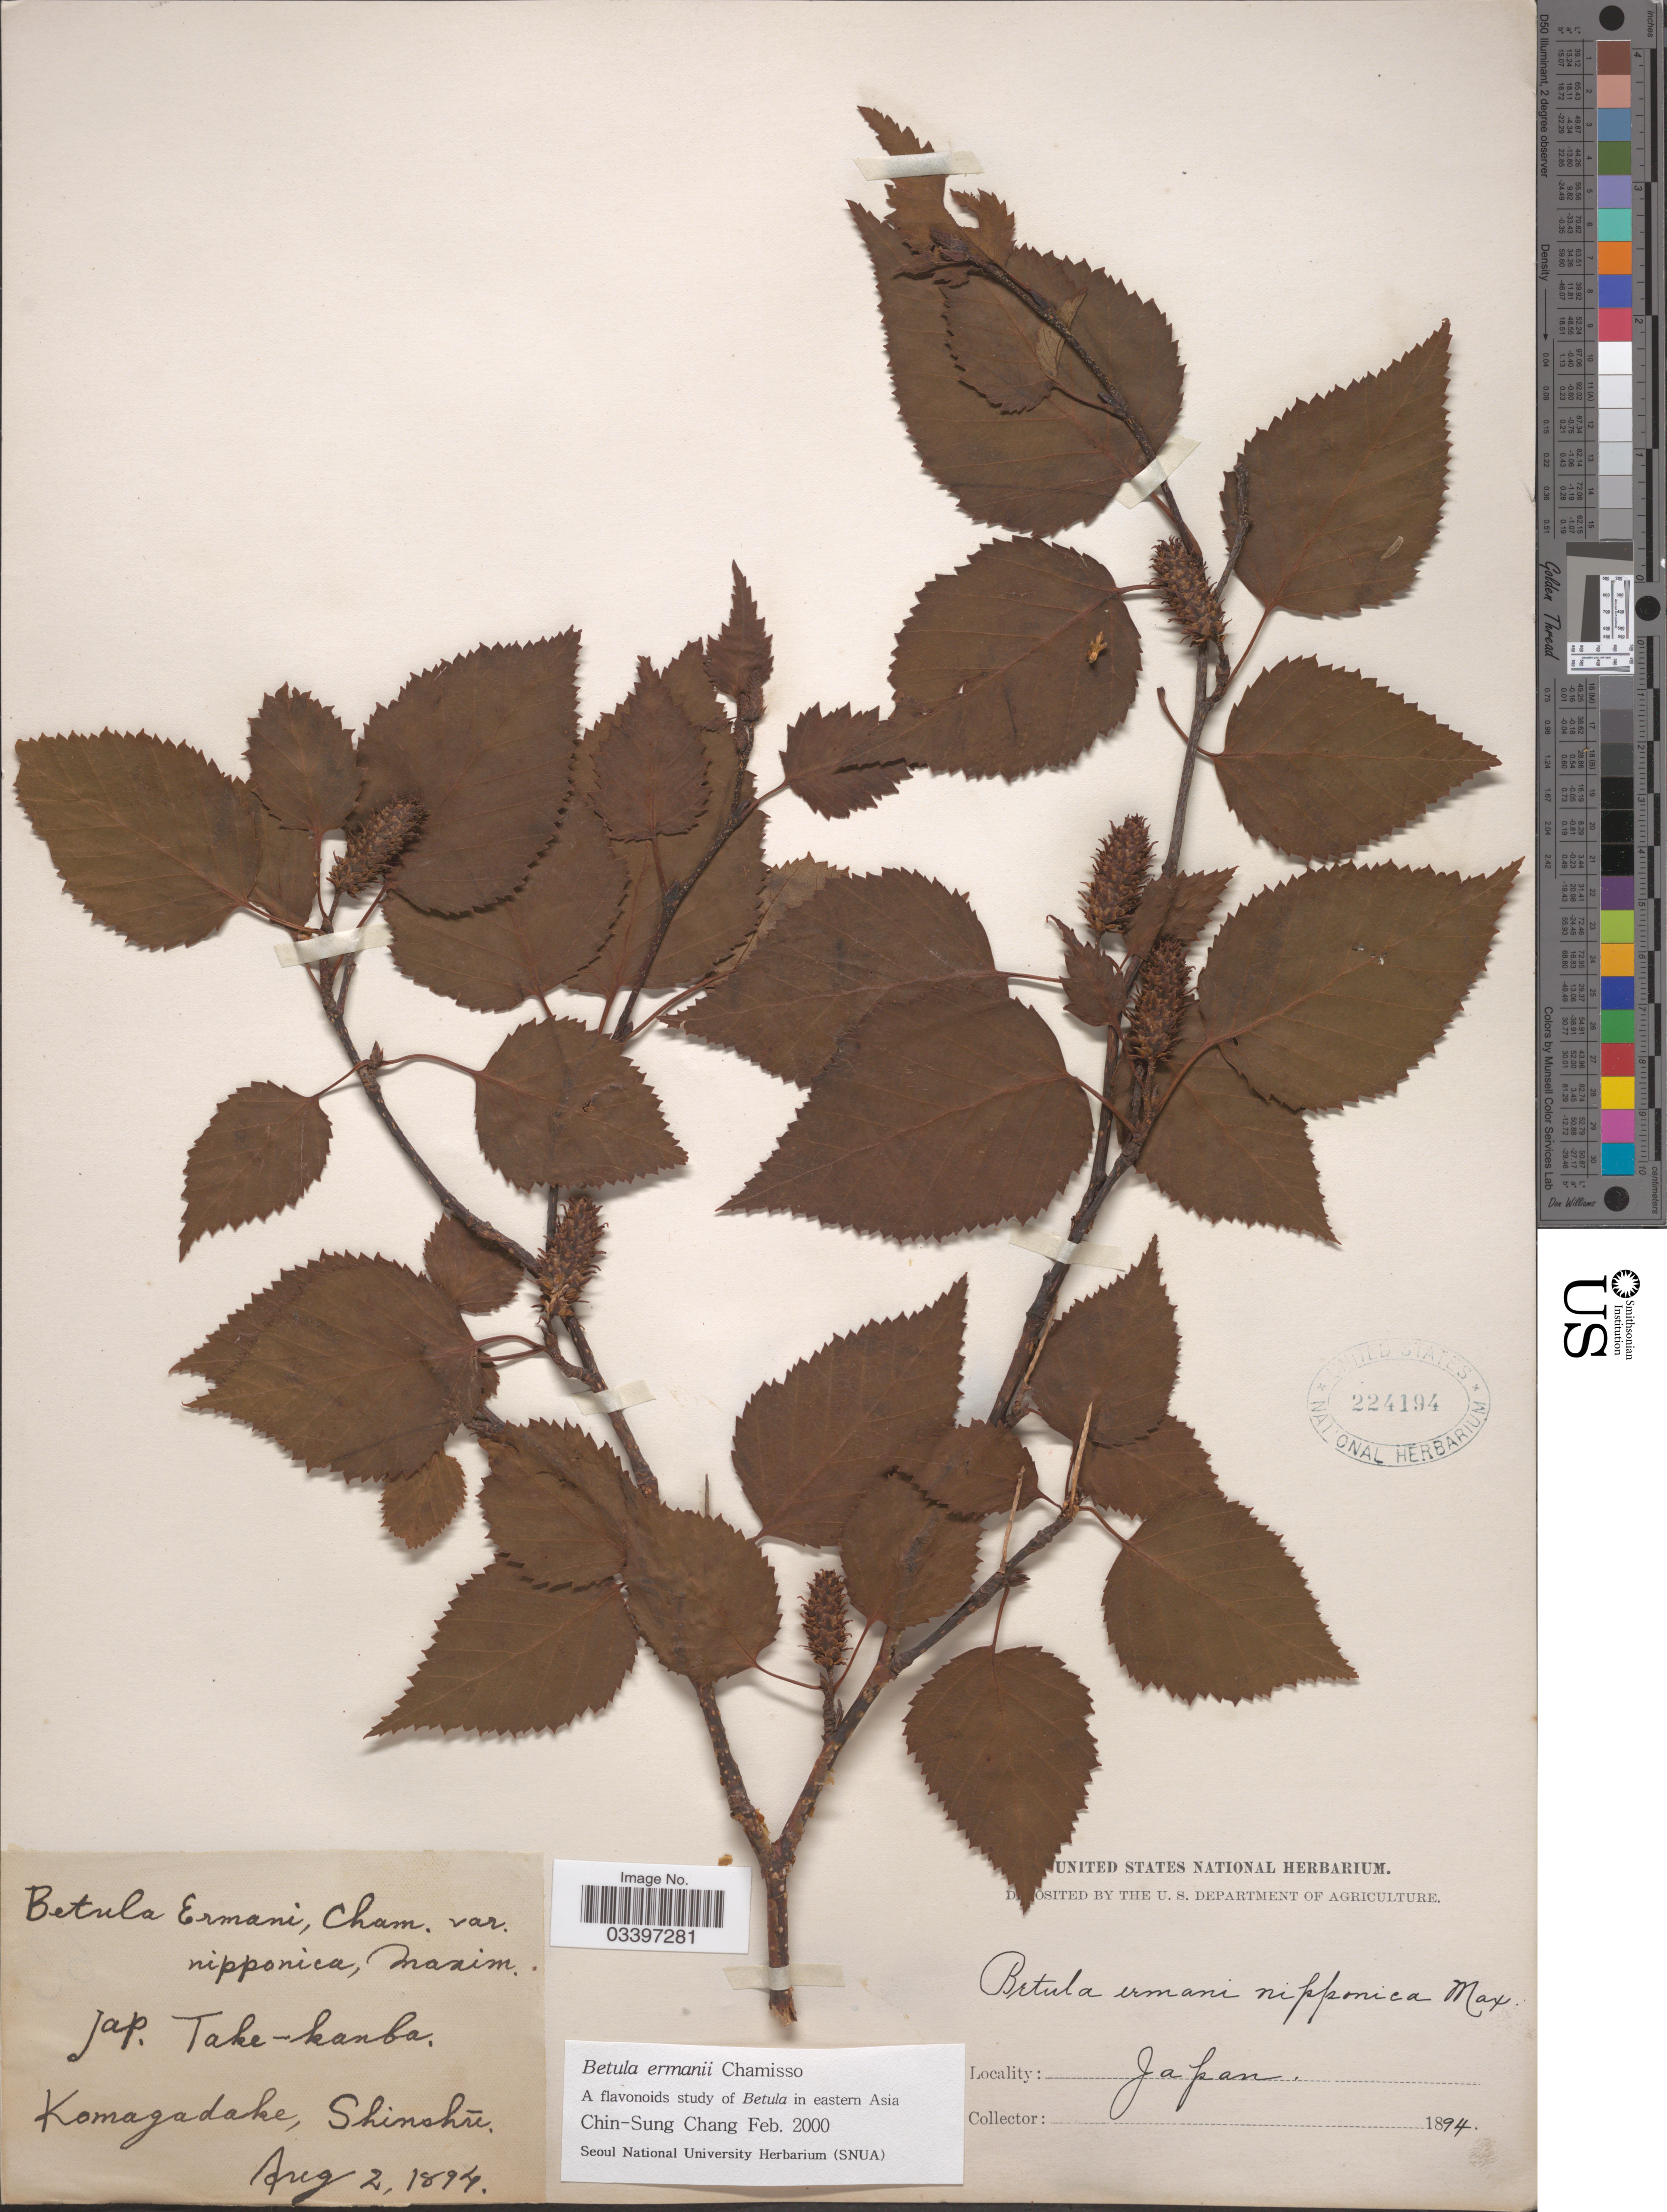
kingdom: Plantae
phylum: Tracheophyta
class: Magnoliopsida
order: Fagales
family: Betulaceae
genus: Betula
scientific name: Betula ermanii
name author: Cham.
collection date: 1894-08-02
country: Japan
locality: Komagadake, Shinshū.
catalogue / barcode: US 224194